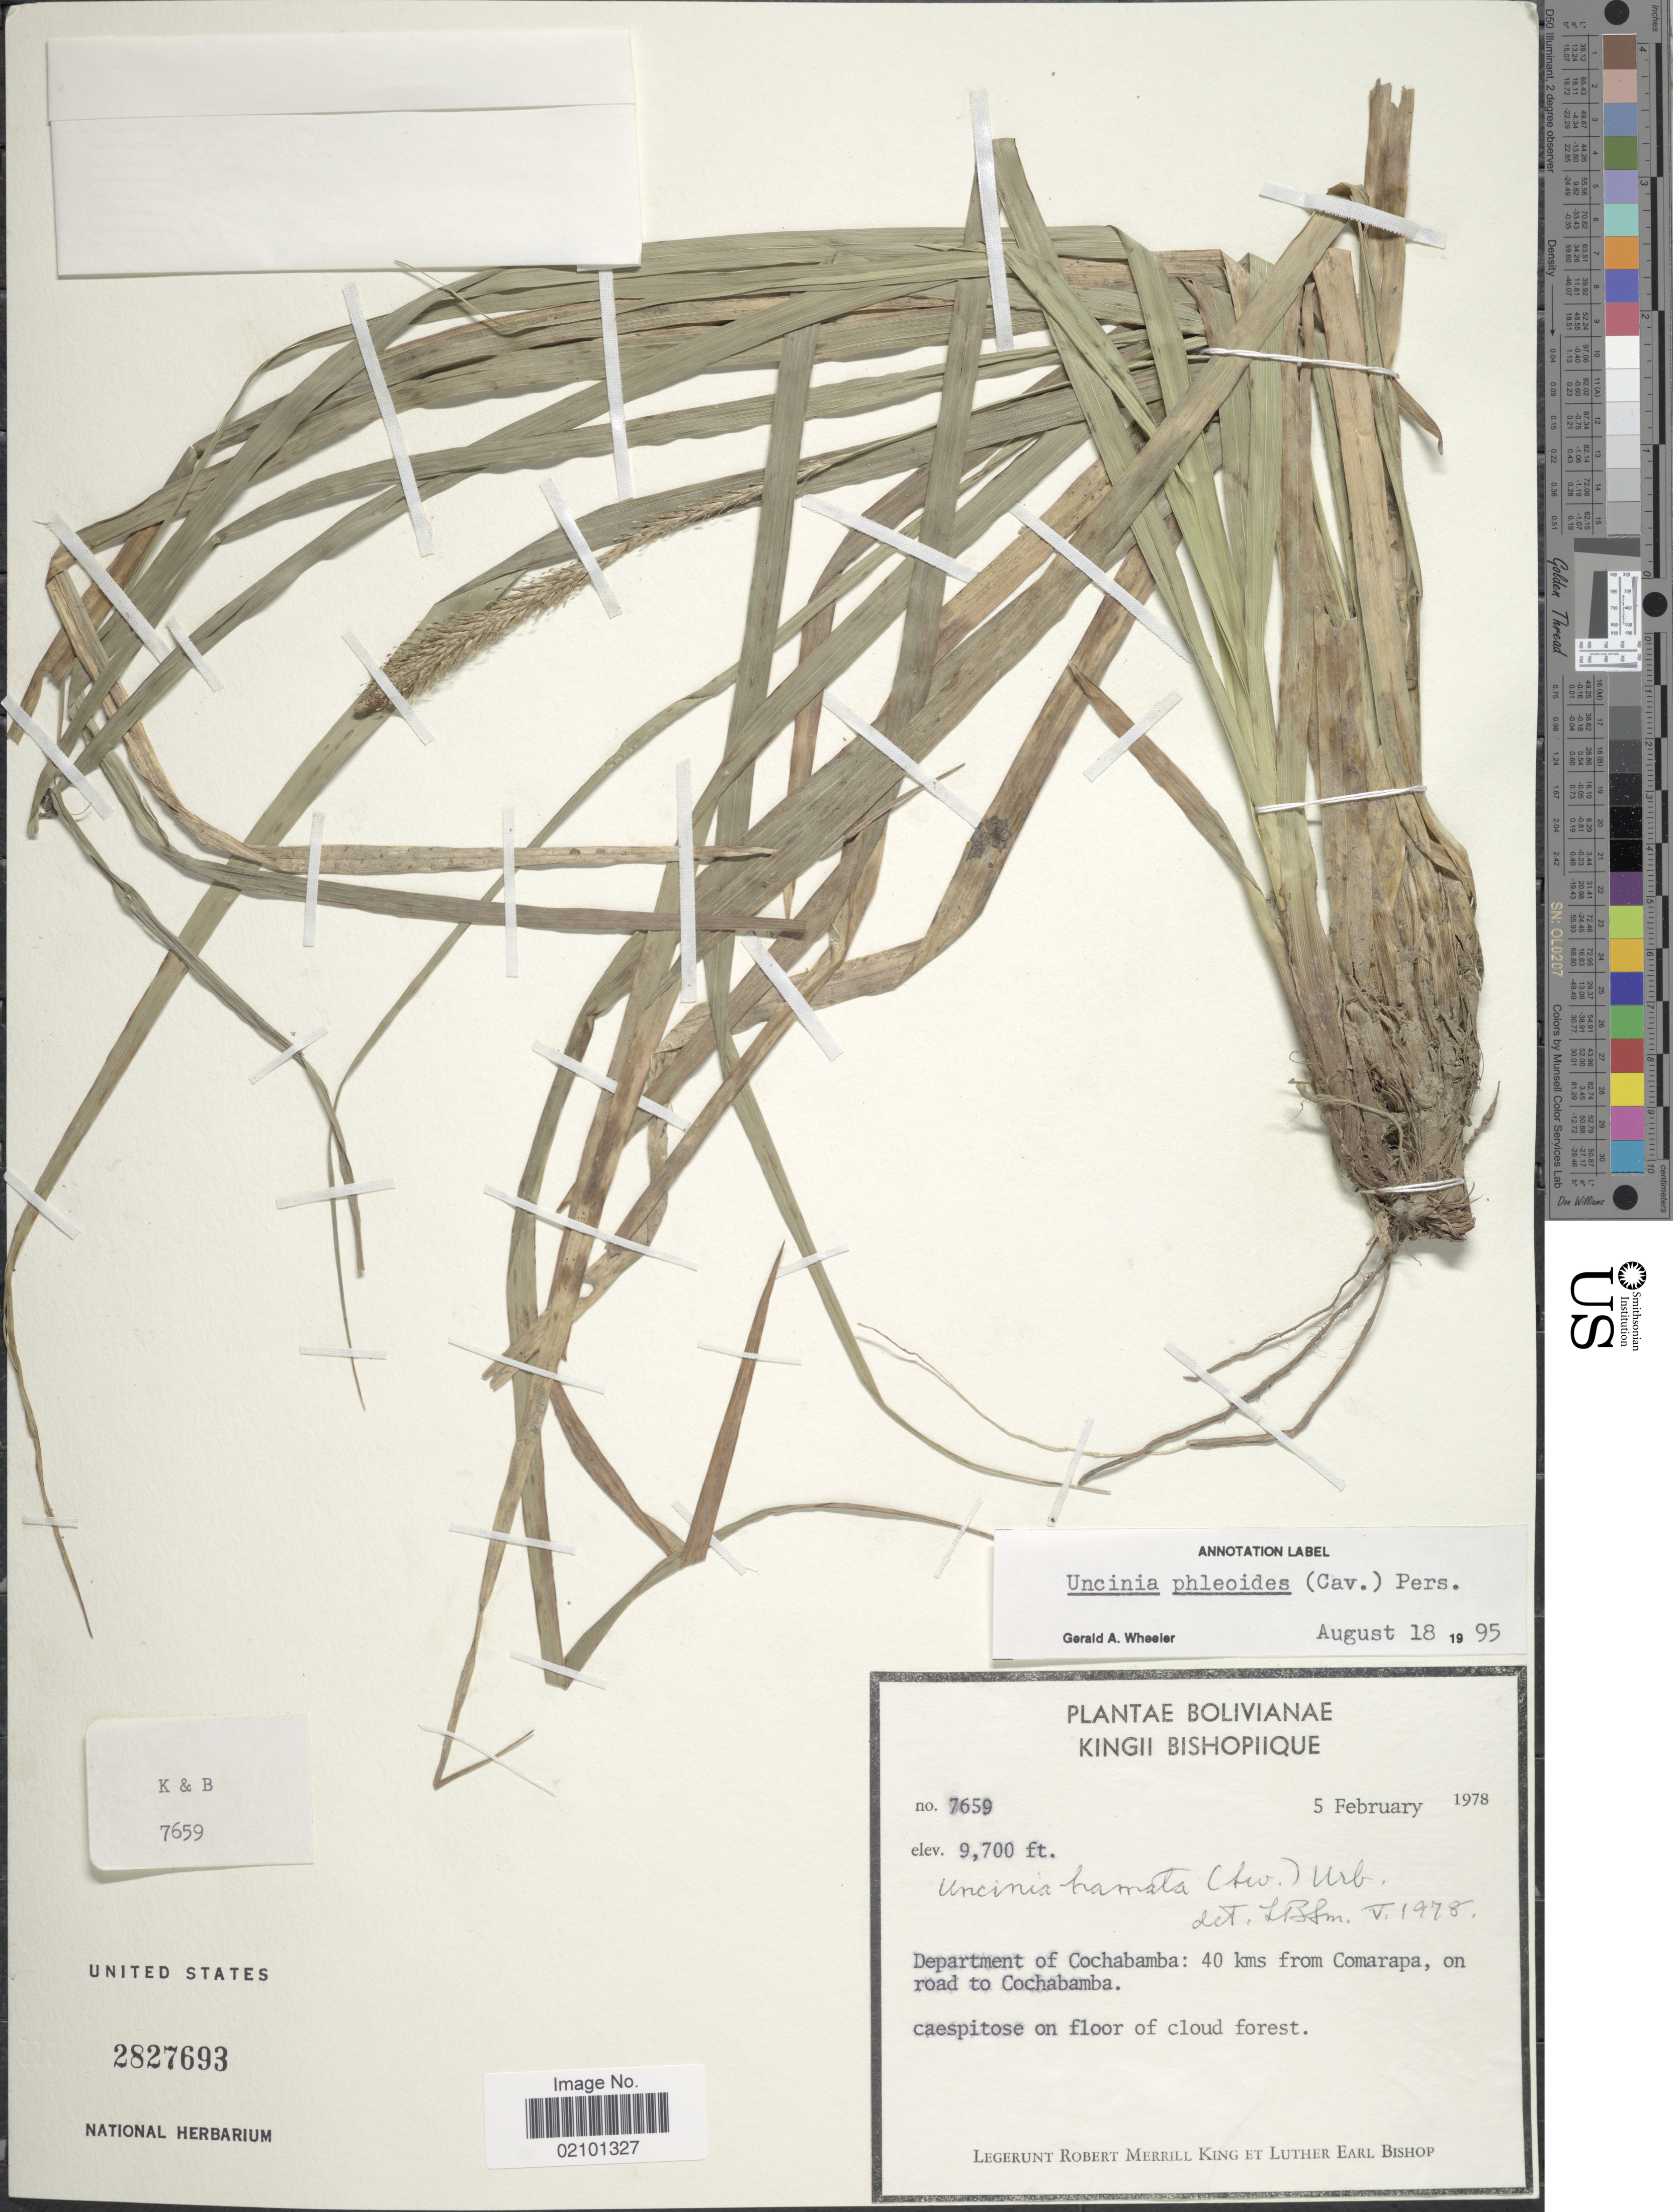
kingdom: Plantae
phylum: Tracheophyta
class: Liliopsida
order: Poales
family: Cyperaceae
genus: Carex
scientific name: Carex phleoides Cav. subsp. phleoides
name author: Cav.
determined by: Jimnéz-Mejias, Pedro, (UPOS), Universidad Pablo de Olavide (SPAIN)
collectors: R. M. King & L. E. Bishop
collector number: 7659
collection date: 1978-02-05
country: Bolivia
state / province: Cochabamba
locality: Department of Cochabamba: 40 kms from Comarapa, on road to Cochabamba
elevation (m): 2957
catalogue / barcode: US 2827693